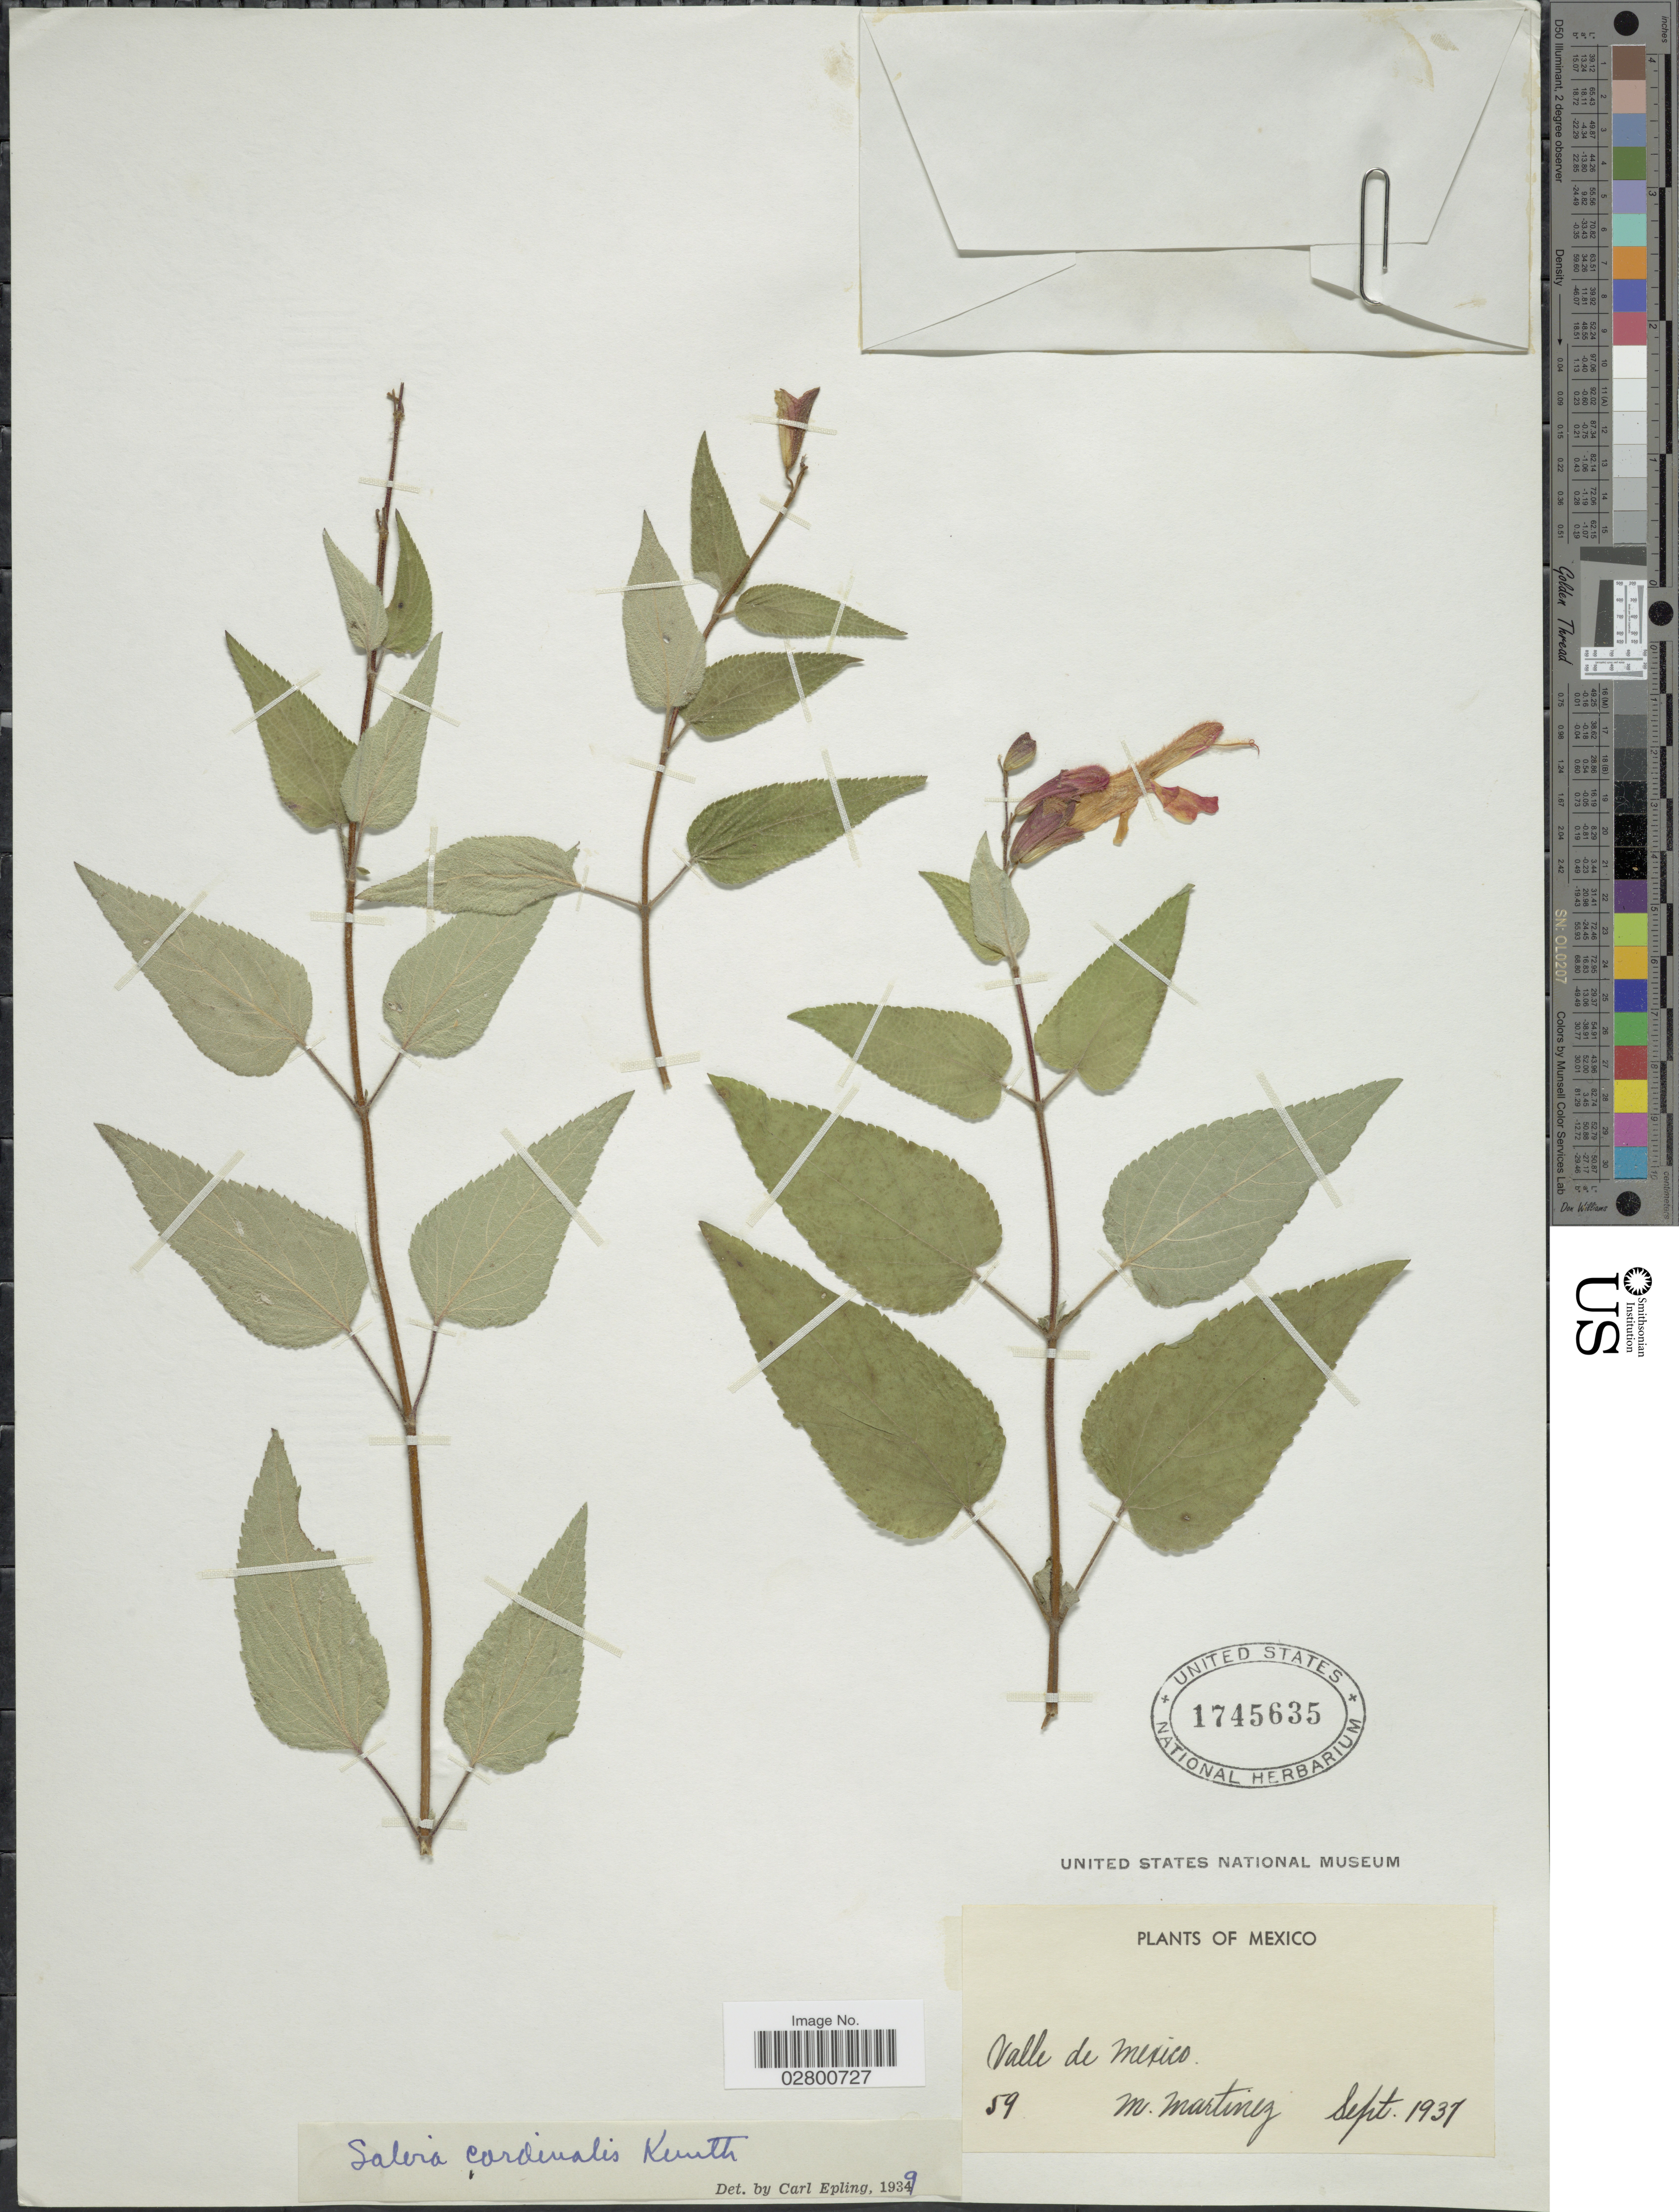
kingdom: Plantae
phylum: Tracheophyta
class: Magnoliopsida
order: Lamiales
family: Lamiaceae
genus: Salvia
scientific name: Salvia cardinalis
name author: Kunth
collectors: M. Martinez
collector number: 59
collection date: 1937-09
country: Mexico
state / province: México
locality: Valle de Mexico.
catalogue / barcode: US 1745635